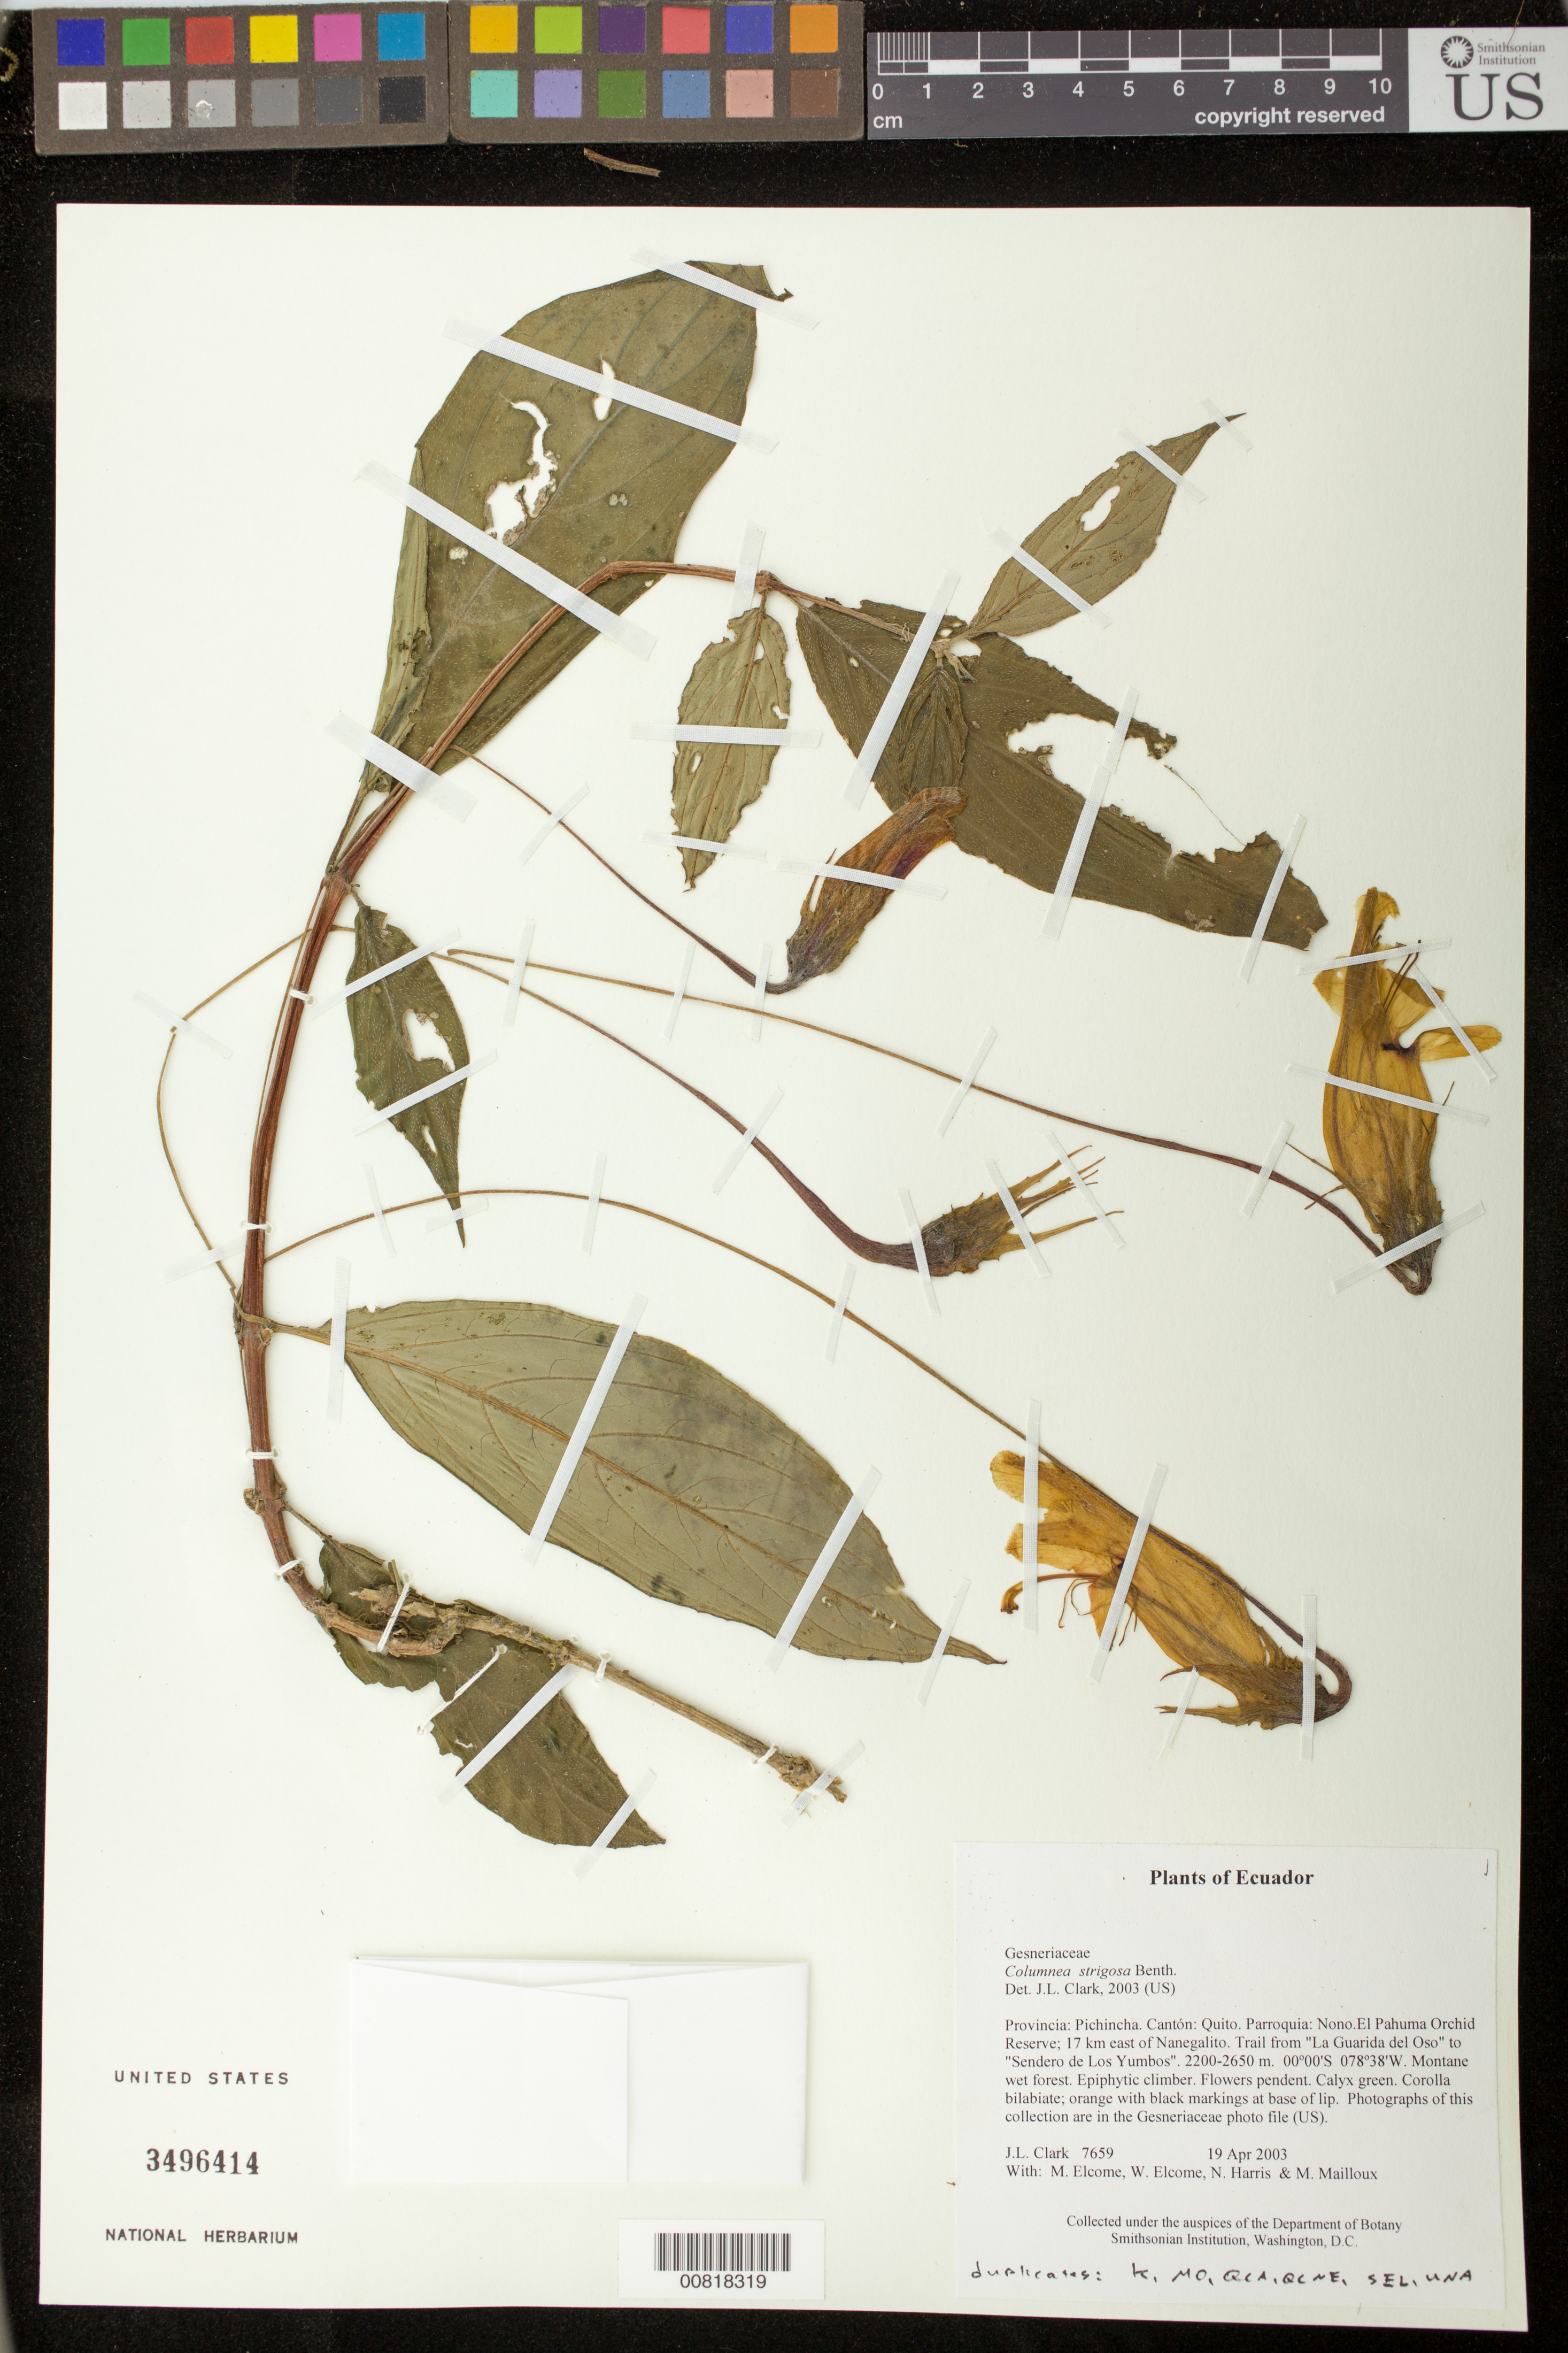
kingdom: Plantae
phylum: Tracheophyta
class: Magnoliopsida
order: Lamiales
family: Gesneriaceae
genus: Columnea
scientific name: Columnea strigosa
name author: Benth.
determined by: Clark, J. L., (SEL), The Marie Selby Botanical Garden (UNITED STATES)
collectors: J. L. Clark, M. Elcome, W. Elcome, N. Harris & M. Mailloux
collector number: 7659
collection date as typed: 19 Apr 2003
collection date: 2003-04-19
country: Ecuador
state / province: Pichincha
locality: Quito. Parroquia: Nono. El Pahuma Orchid Reserve; 17 km east of Nanegalito. Trail from "La Guarida del Oso" to "Sendero de Los Yumbos"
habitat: Montane wet forest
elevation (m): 2200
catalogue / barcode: US 3496414